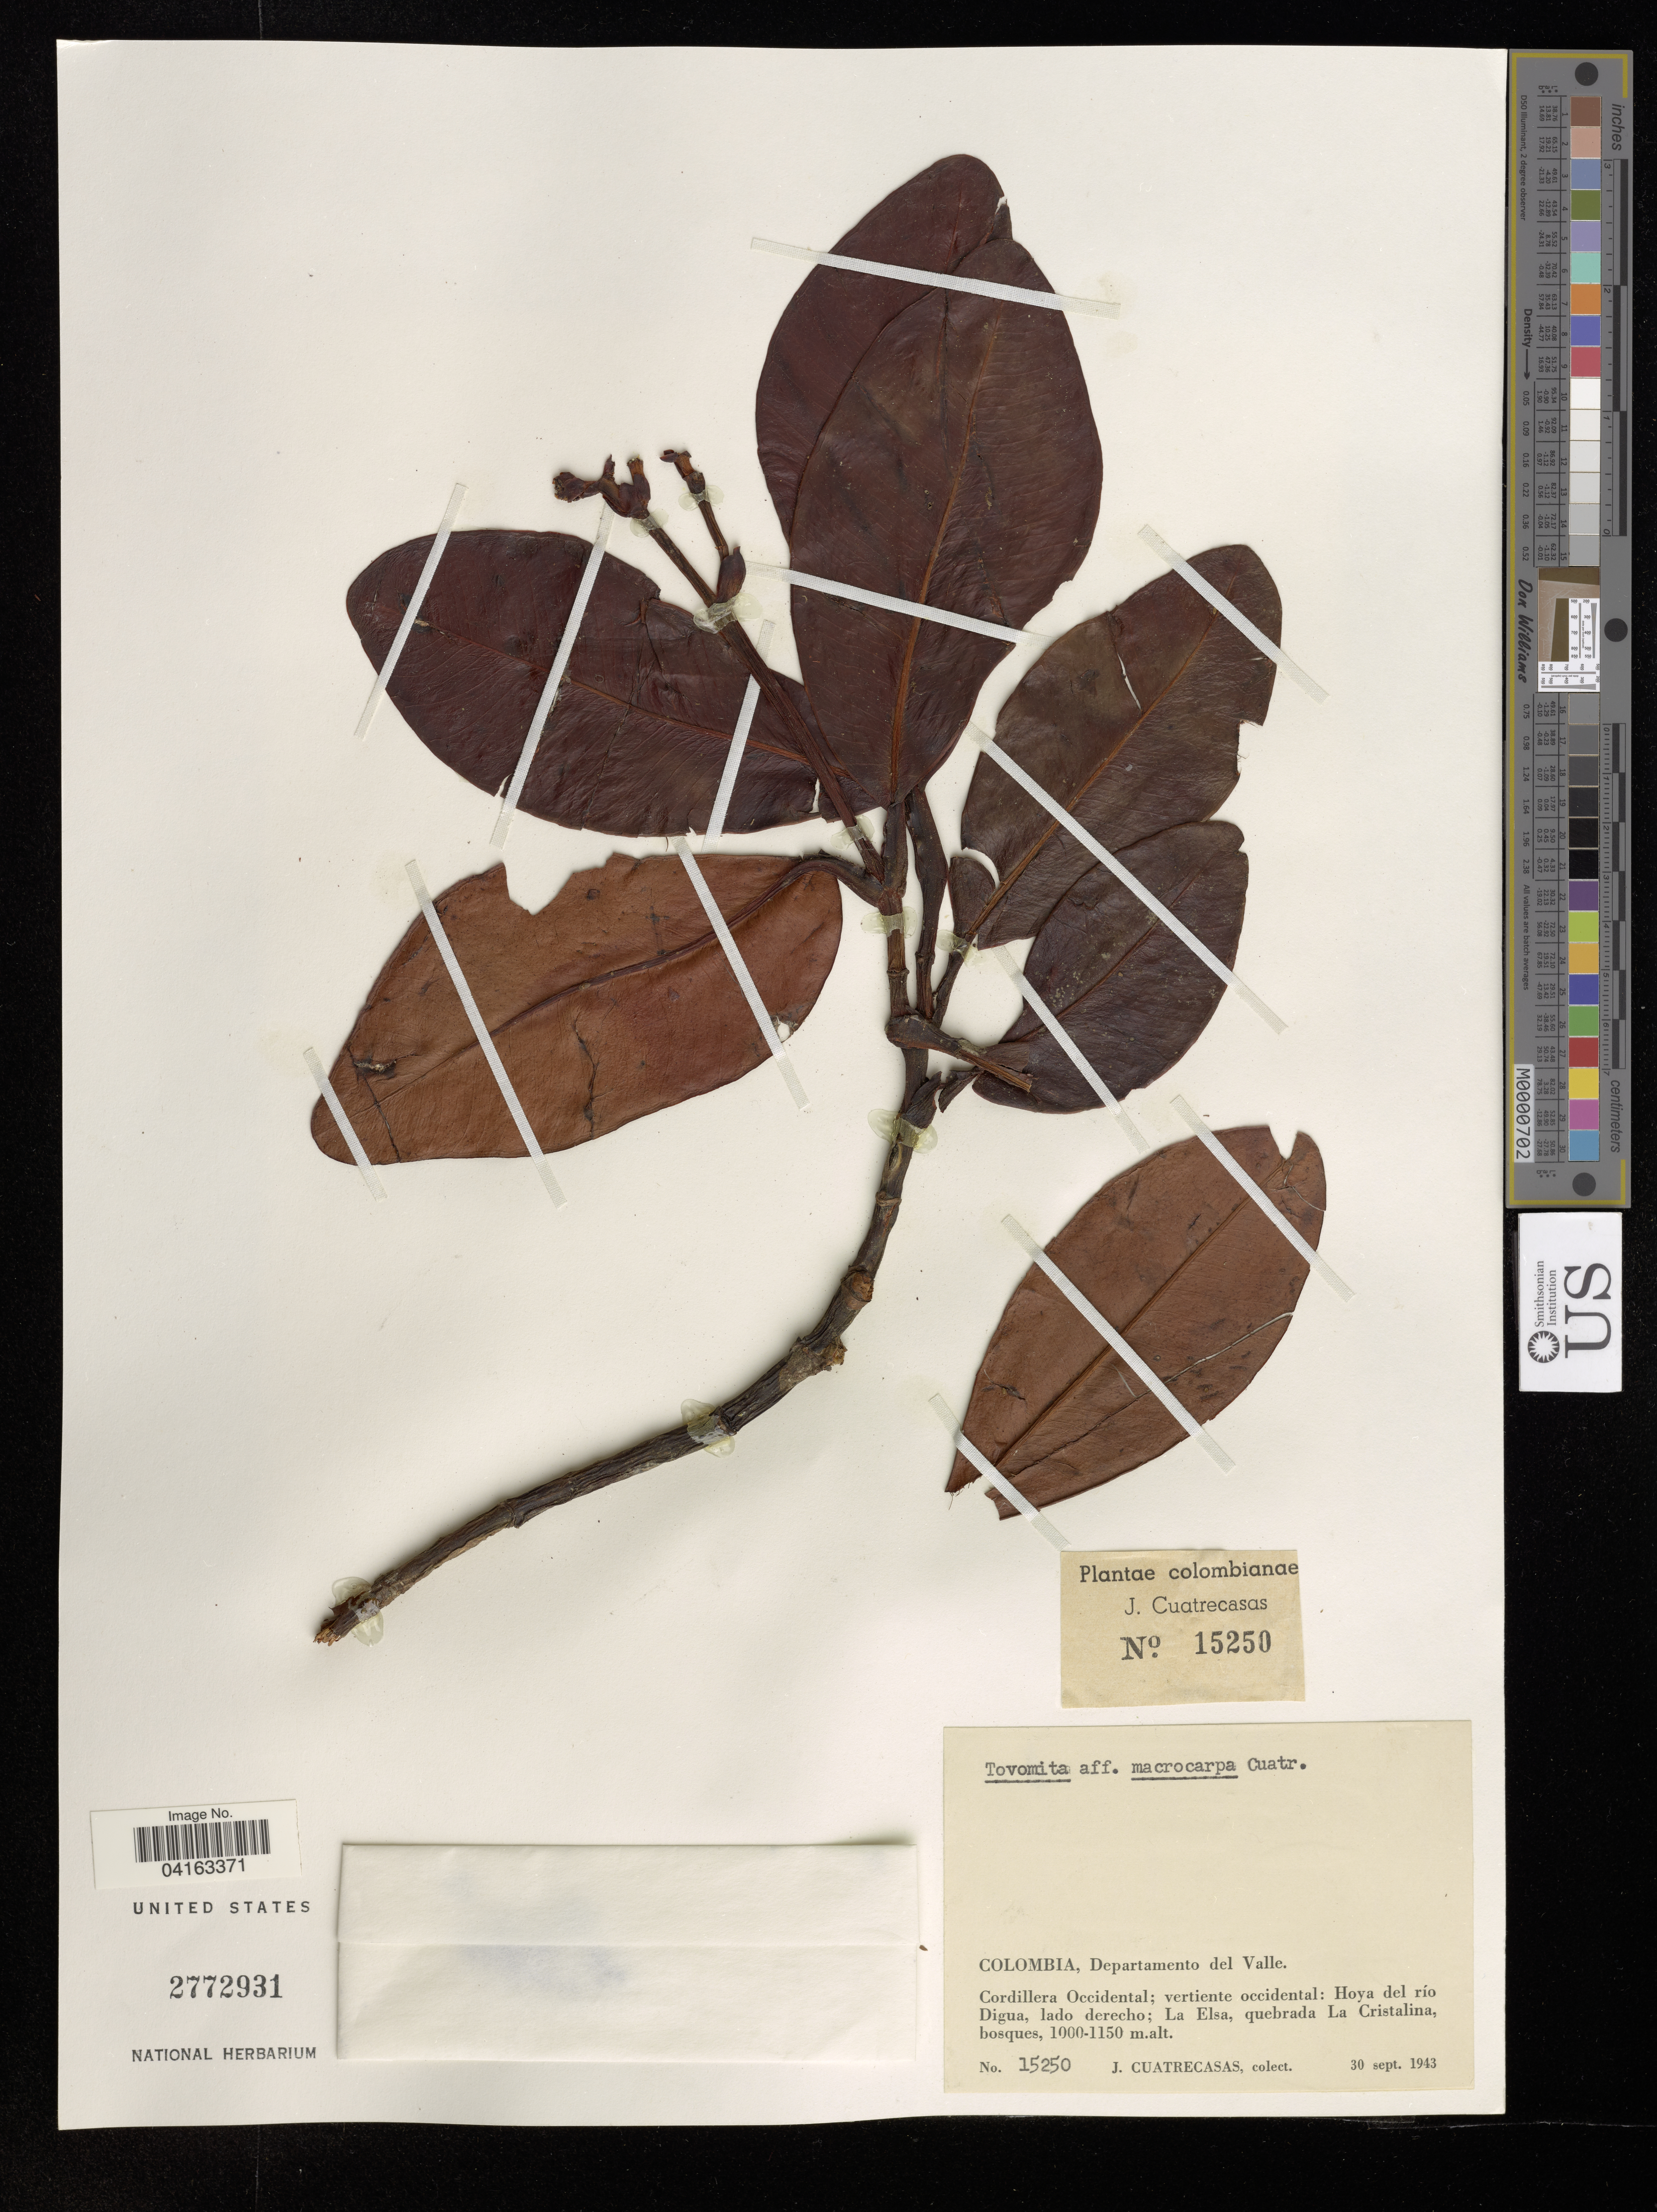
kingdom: Plantae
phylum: Tracheophyta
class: Magnoliopsida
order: Malpighiales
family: Clusiaceae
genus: Tovomita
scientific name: Tovomita macrocarpa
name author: Cuatrec.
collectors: J. Cuatrecasas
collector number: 15250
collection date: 1943-09-30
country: Colombia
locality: Departamento del Valle. Cordillera Occidental; vertiente occidental: Hoya del río Digua, lado derecho; La Elsa, quebrada La Cristalina, bosques.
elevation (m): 1000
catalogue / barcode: US 2772931